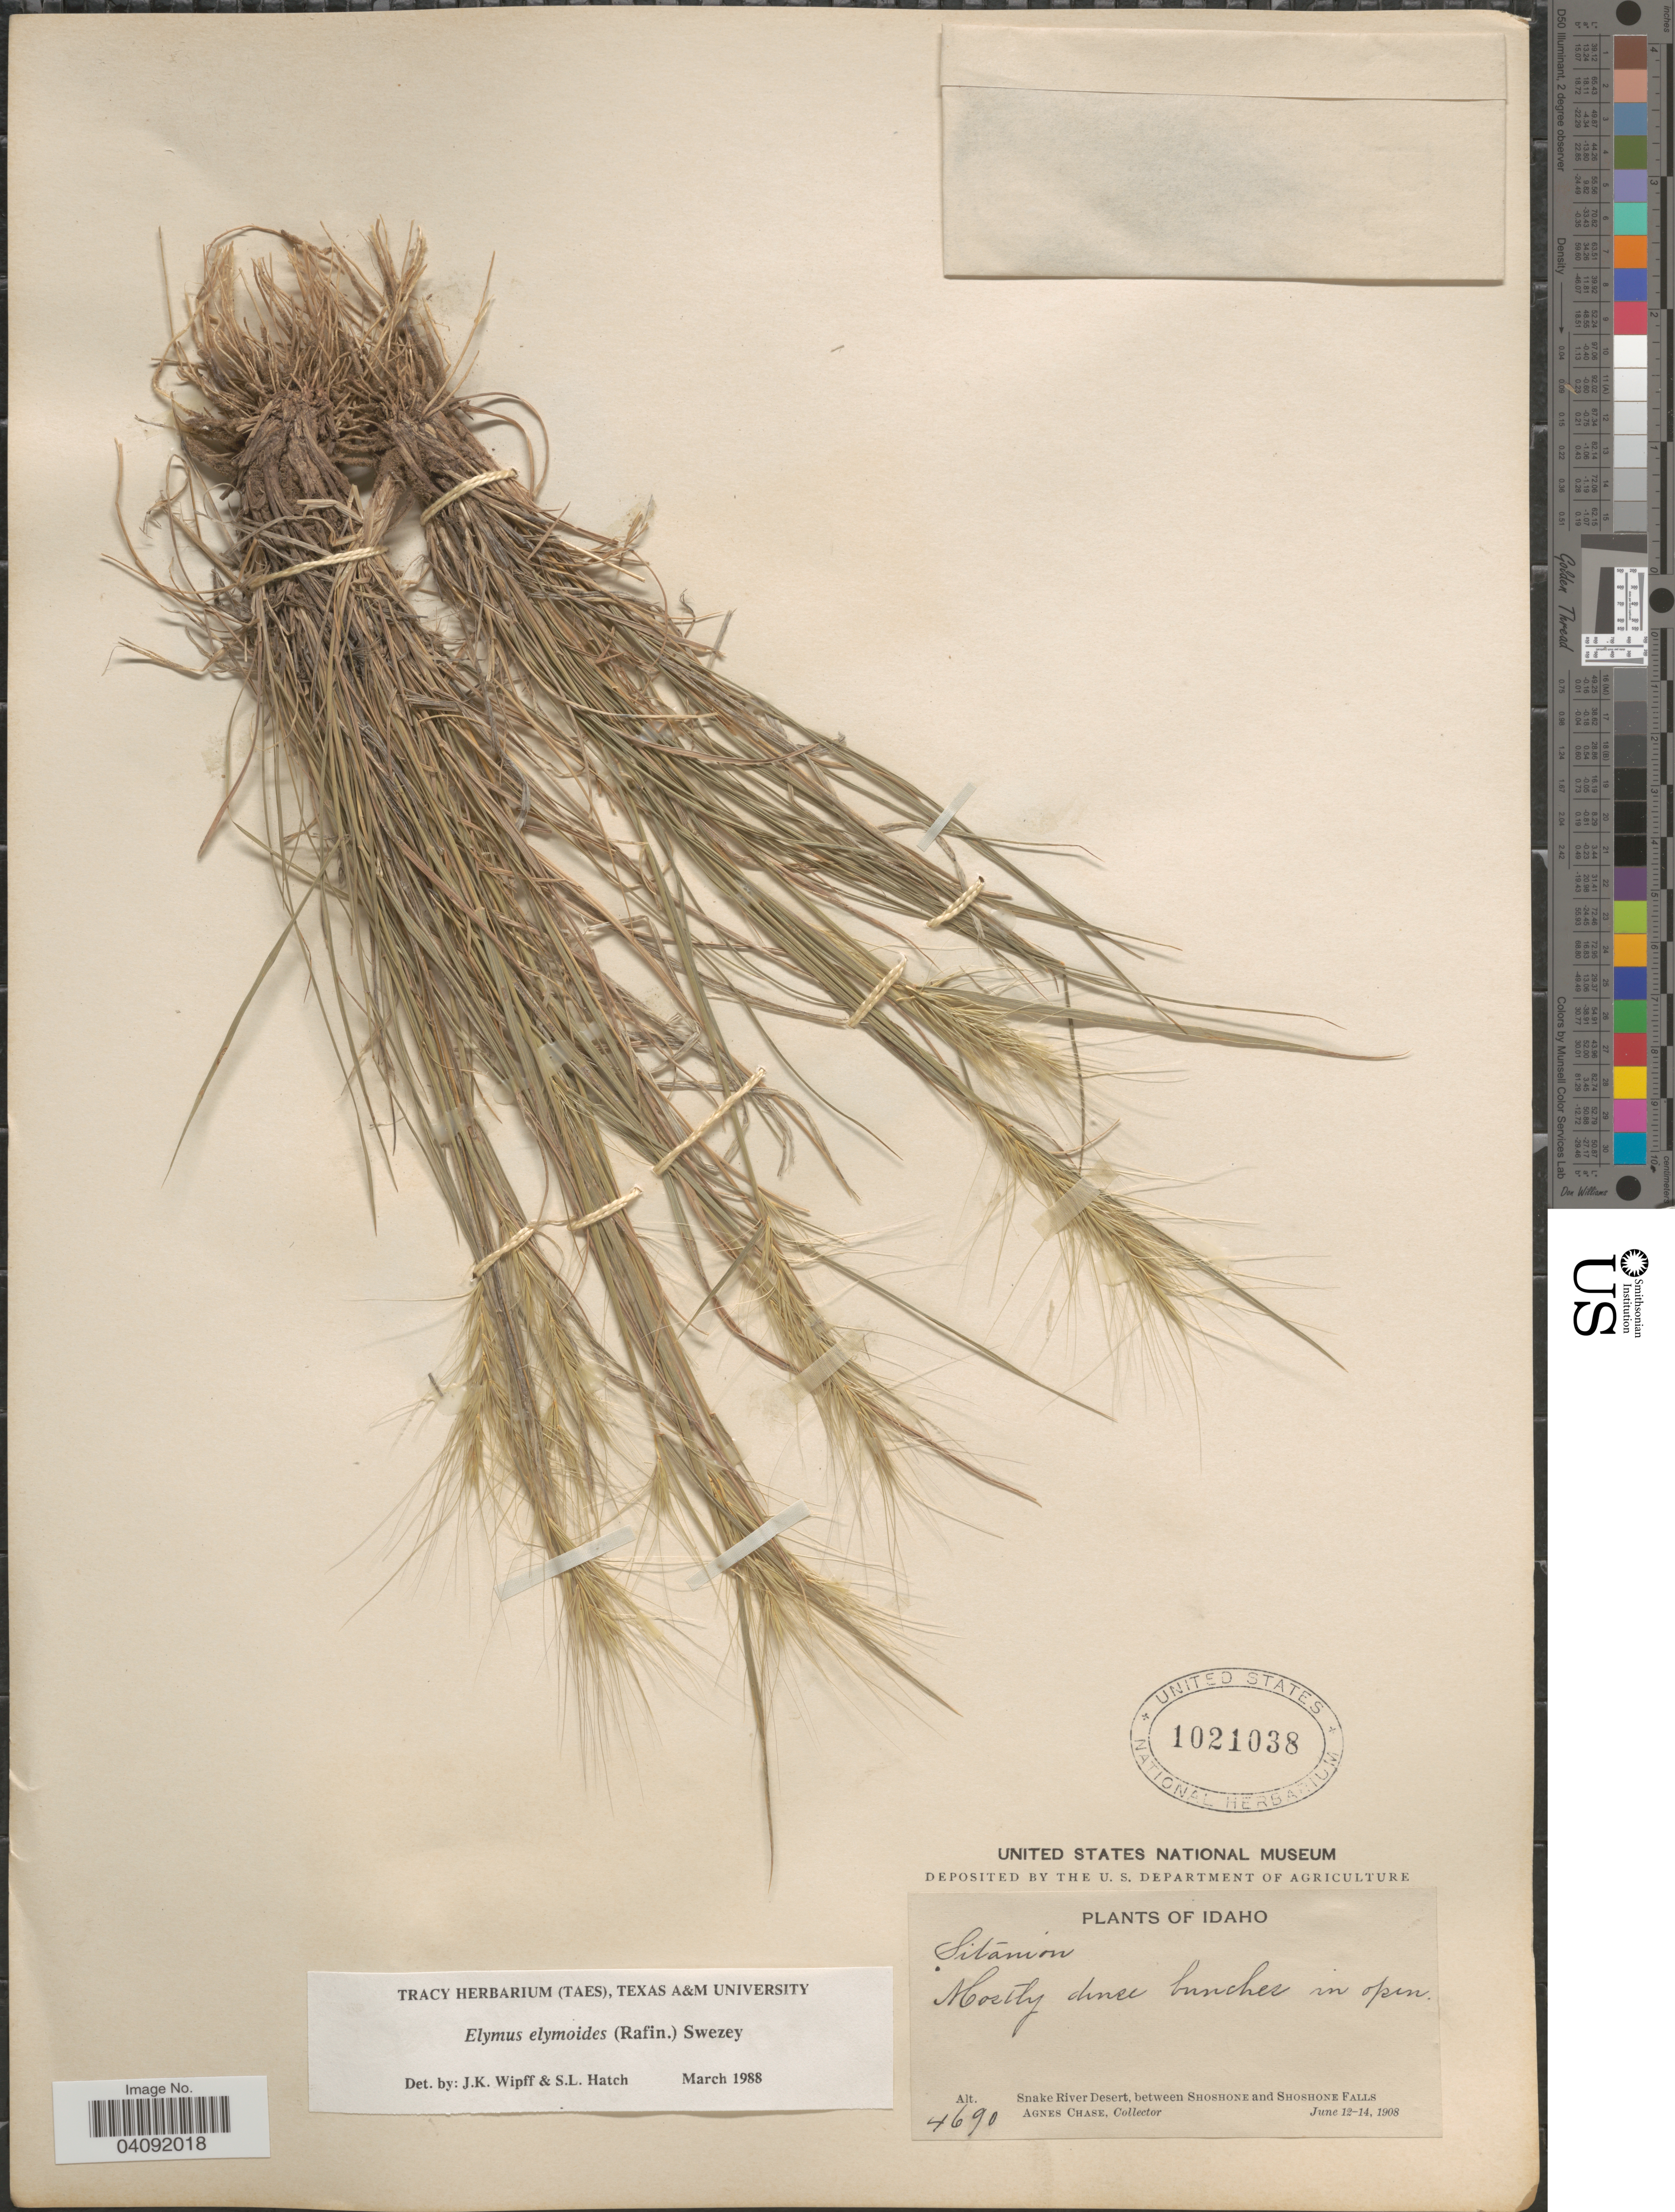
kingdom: Plantae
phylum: Tracheophyta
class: Liliopsida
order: Poales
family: Poaceae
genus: Elymus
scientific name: Elymus elymoides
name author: (Raf.) Swezey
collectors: A. Chase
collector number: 4690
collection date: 1908-06-12/1908-06-14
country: United States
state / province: Idaho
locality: Snake River Desert, between Shoshone and Shoshone Falls.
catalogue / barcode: US 1021038